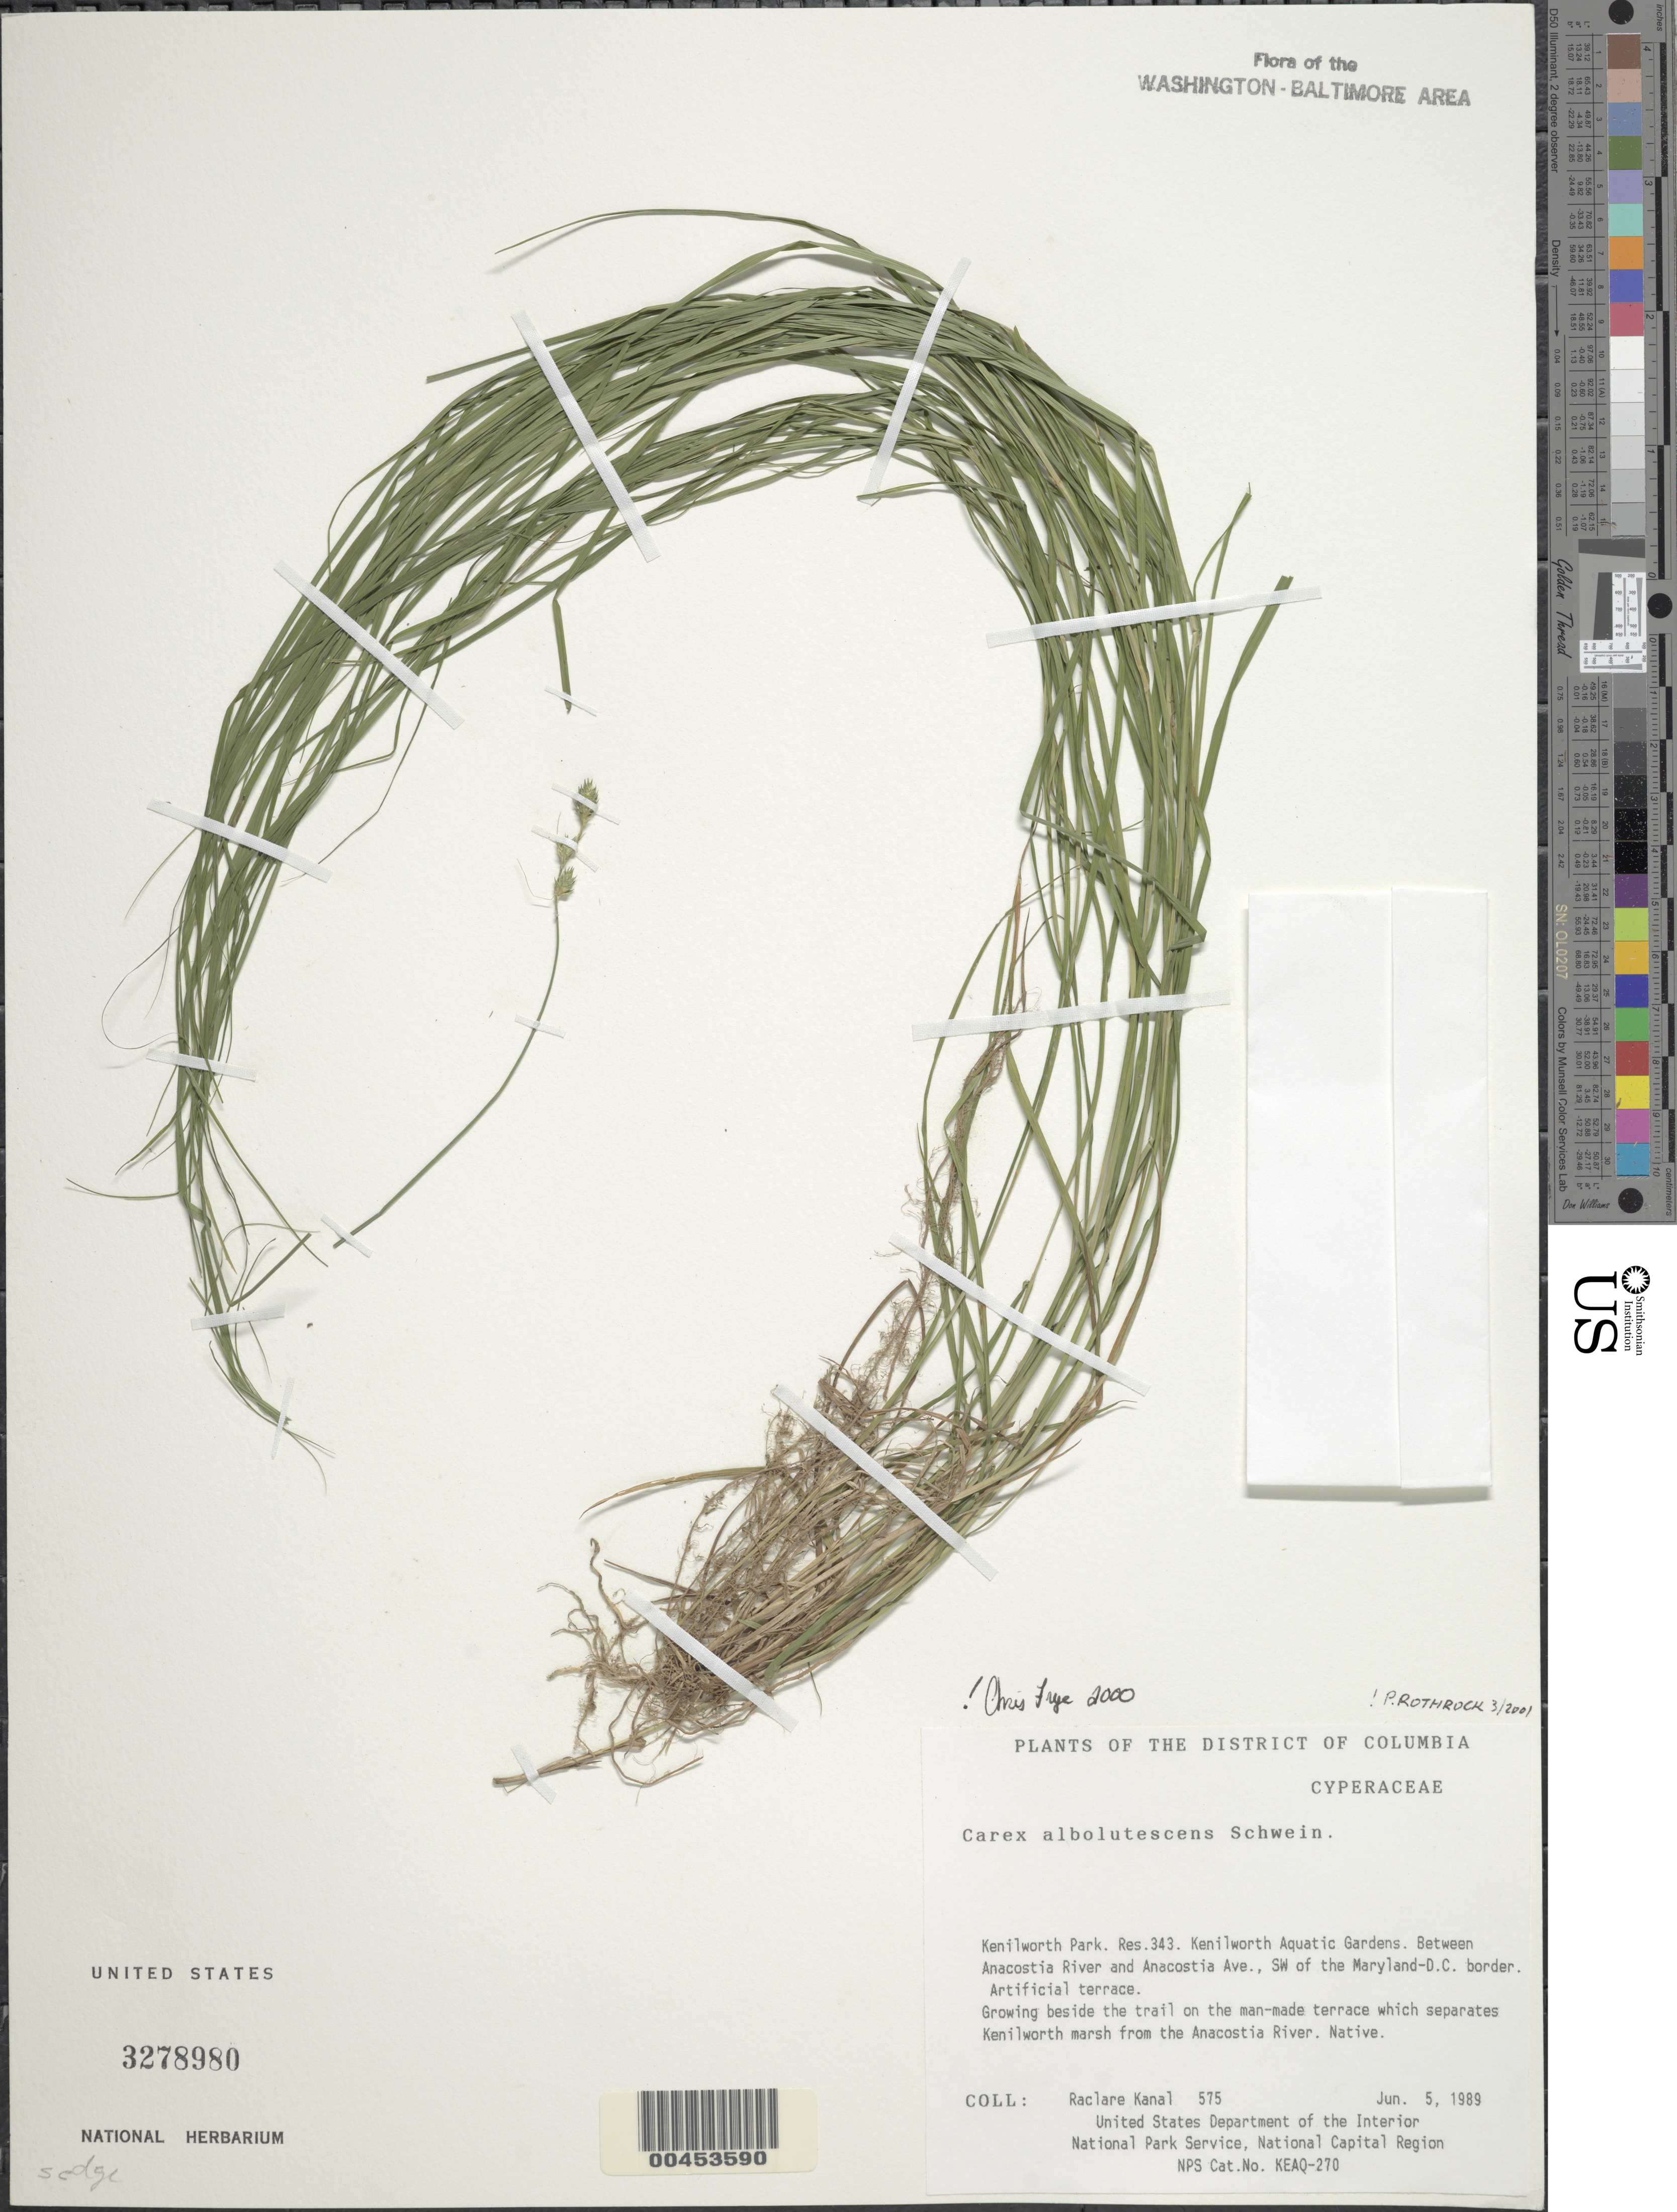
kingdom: Plantae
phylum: Tracheophyta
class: Liliopsida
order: Poales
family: Cyperaceae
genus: Carex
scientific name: Carex albolutescens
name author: Schwein.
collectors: R. Kanal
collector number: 575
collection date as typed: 05 Jun 1989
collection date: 1989-06-05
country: United States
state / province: District of Columbia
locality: Kenilworth Park, Res 343, between Anacostia River and Anacostia Ave, SW of DC/md border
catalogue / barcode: US 3278980